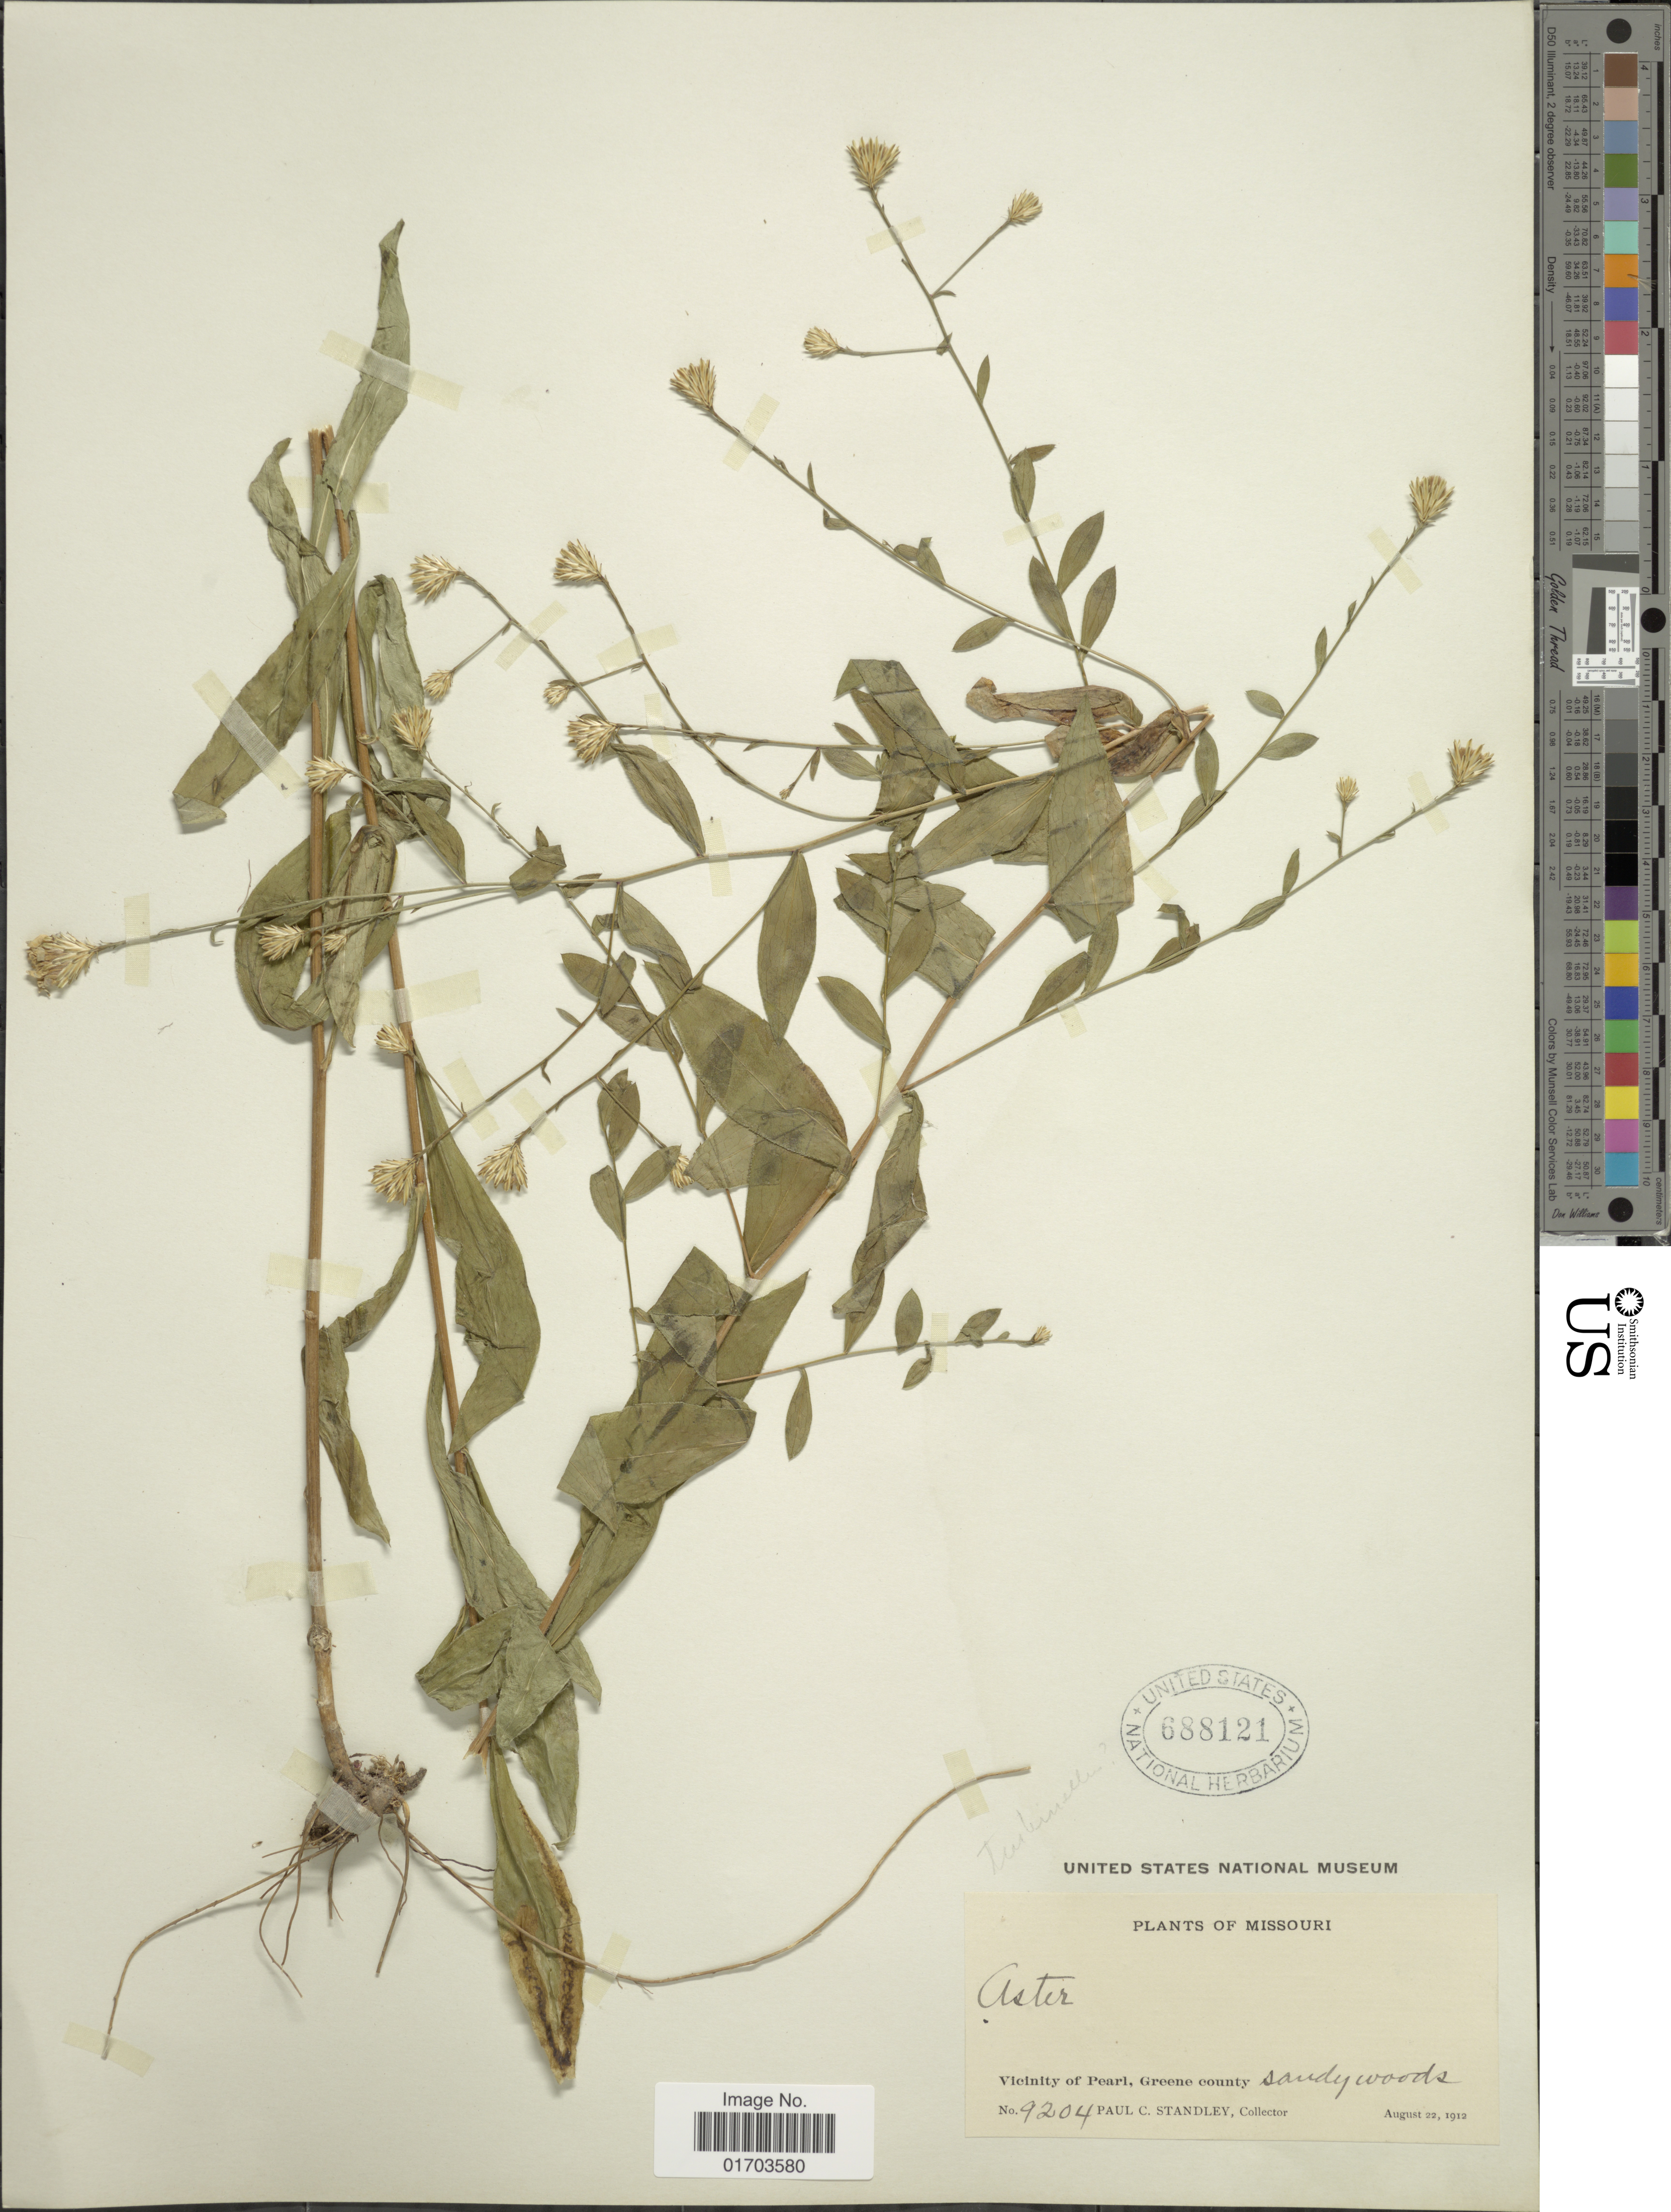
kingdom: Plantae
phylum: Tracheophyta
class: Magnoliopsida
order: Asterales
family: Asteraceae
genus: Symphyotrichum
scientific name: Symphyotrichum turbinellum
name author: (Lindl.) G.L. Nesom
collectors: P. C. Standley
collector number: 9204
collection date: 1912-08-22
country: United States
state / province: Missouri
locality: Missouri. Vicinity of Pearl, Greene county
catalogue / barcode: US 688121